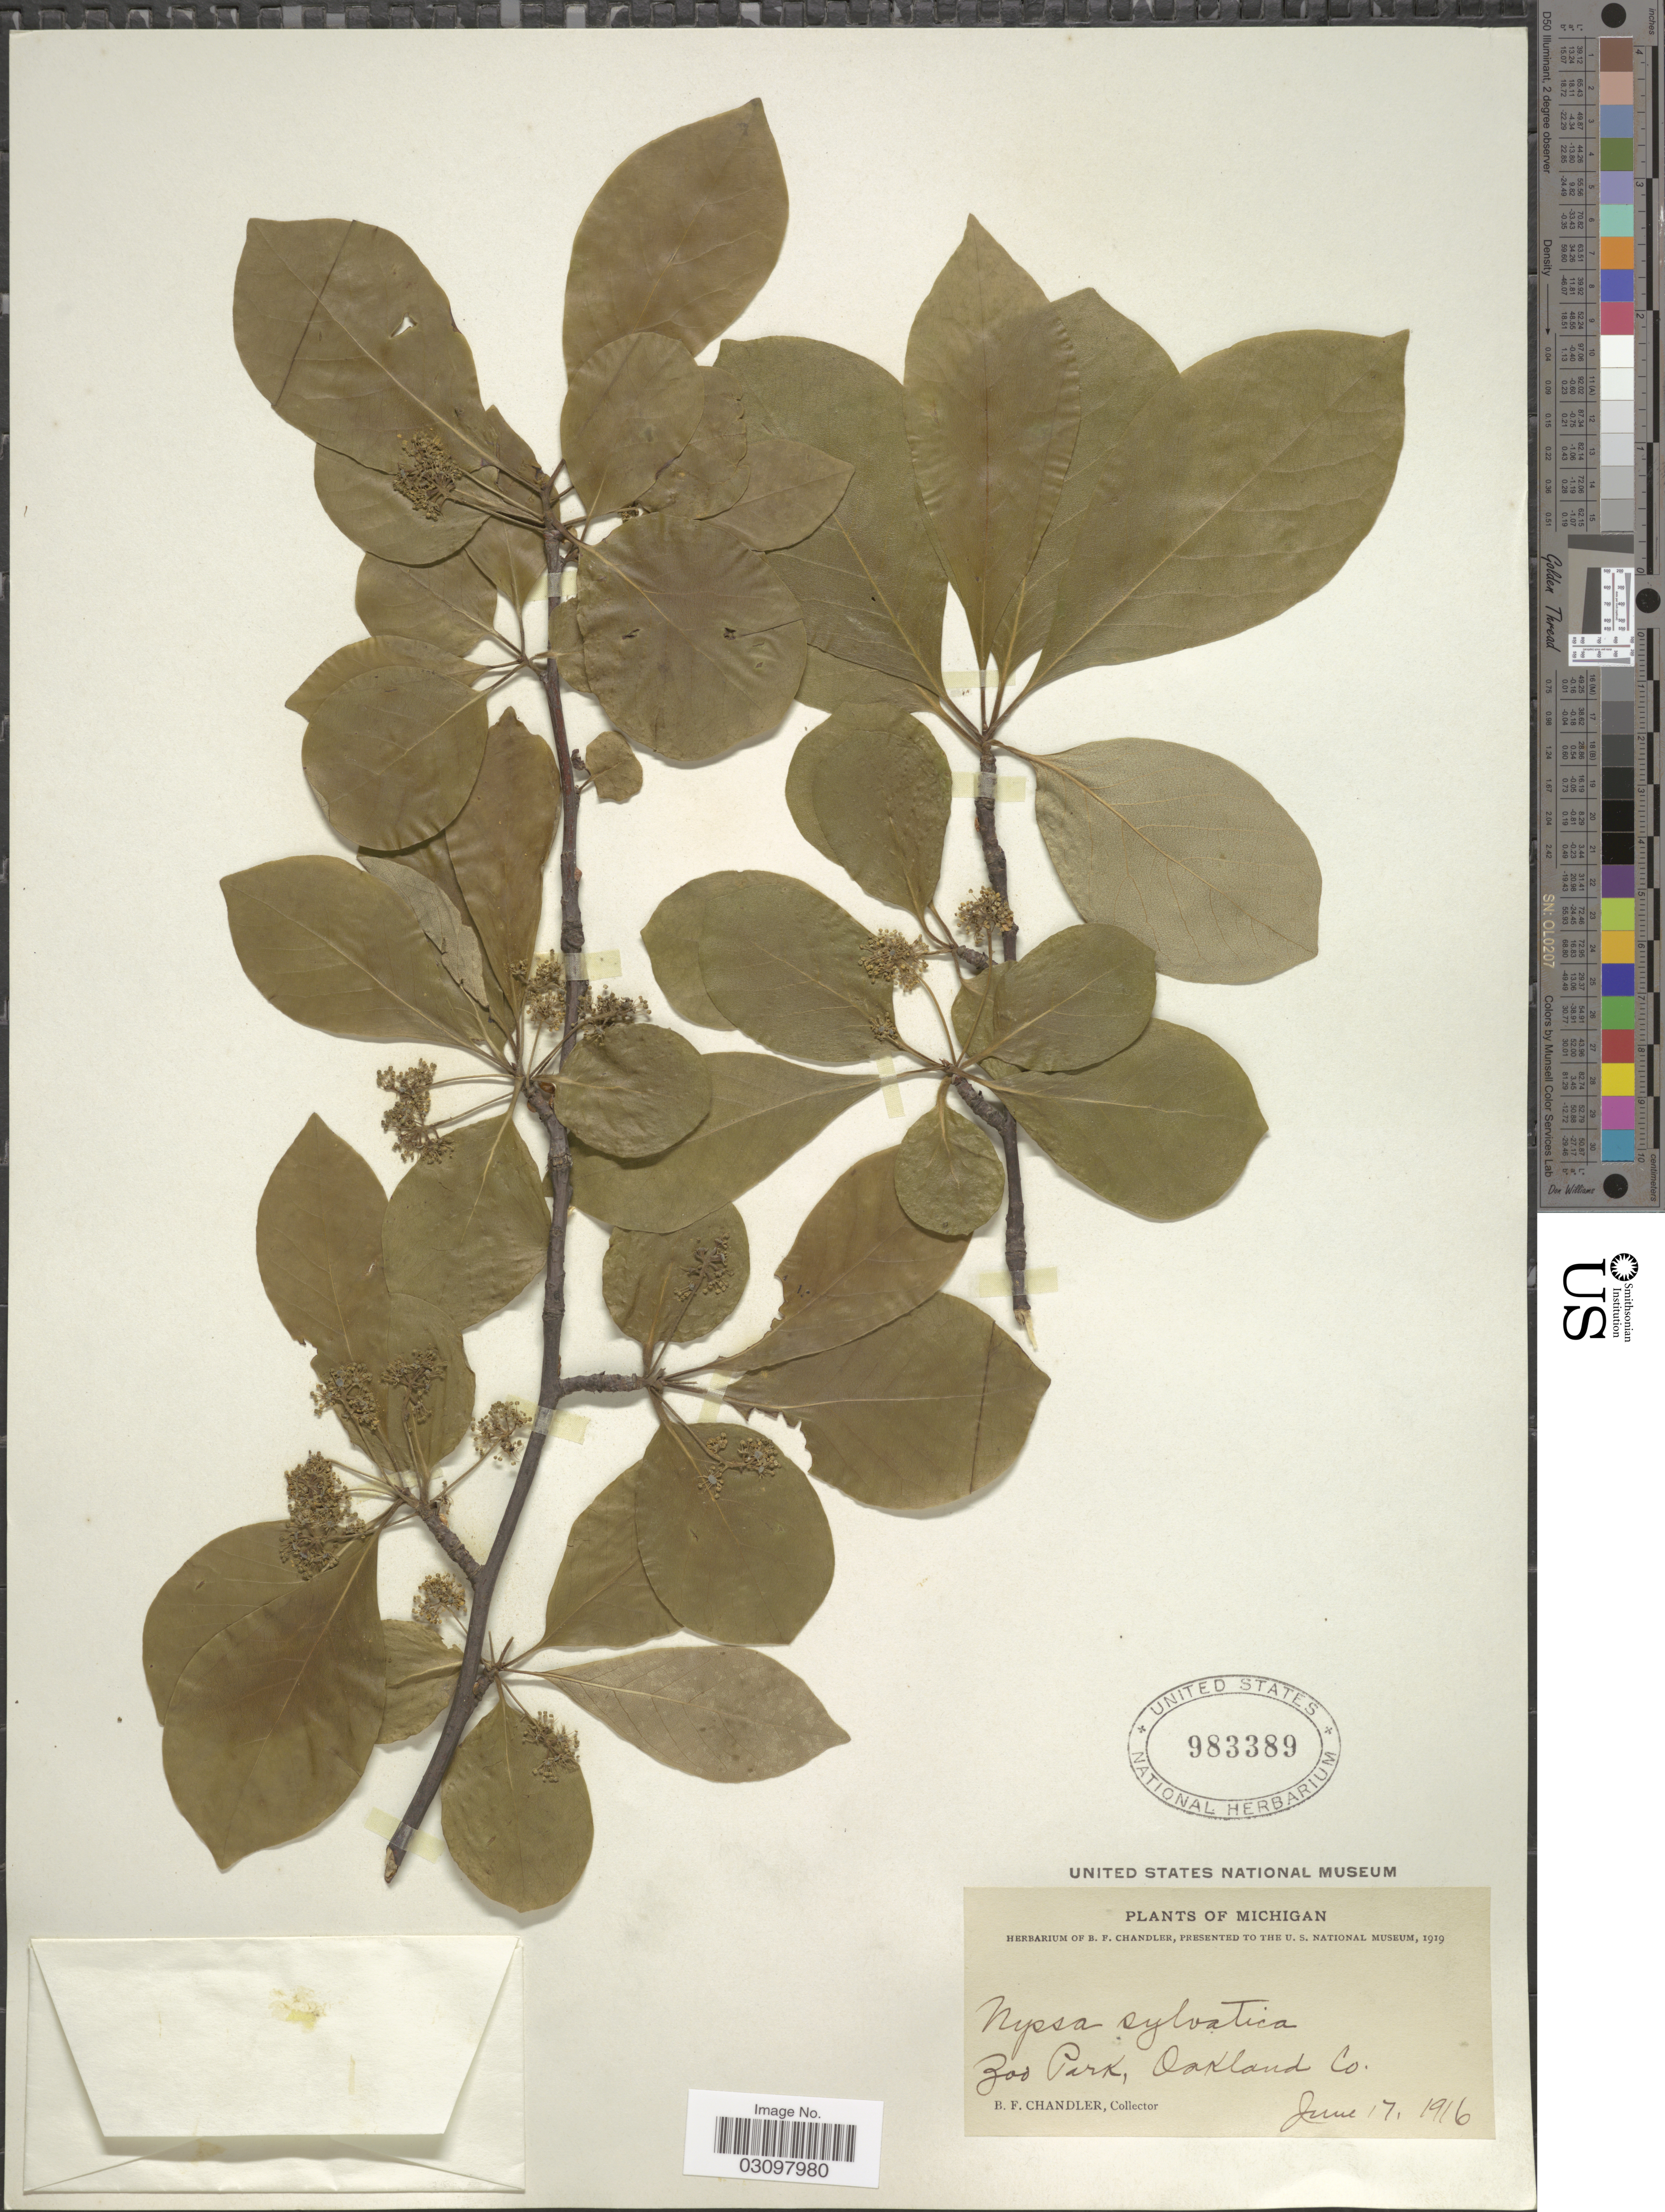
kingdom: Plantae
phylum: Tracheophyta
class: Magnoliopsida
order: Cornales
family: Nyssaceae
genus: Nyssa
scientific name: Nyssa sylvatica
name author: Marshall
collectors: B. F. Chandler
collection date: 1916-06-17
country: United States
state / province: Michigan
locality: Zoo Park, Oakland Co.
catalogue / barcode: US 983389